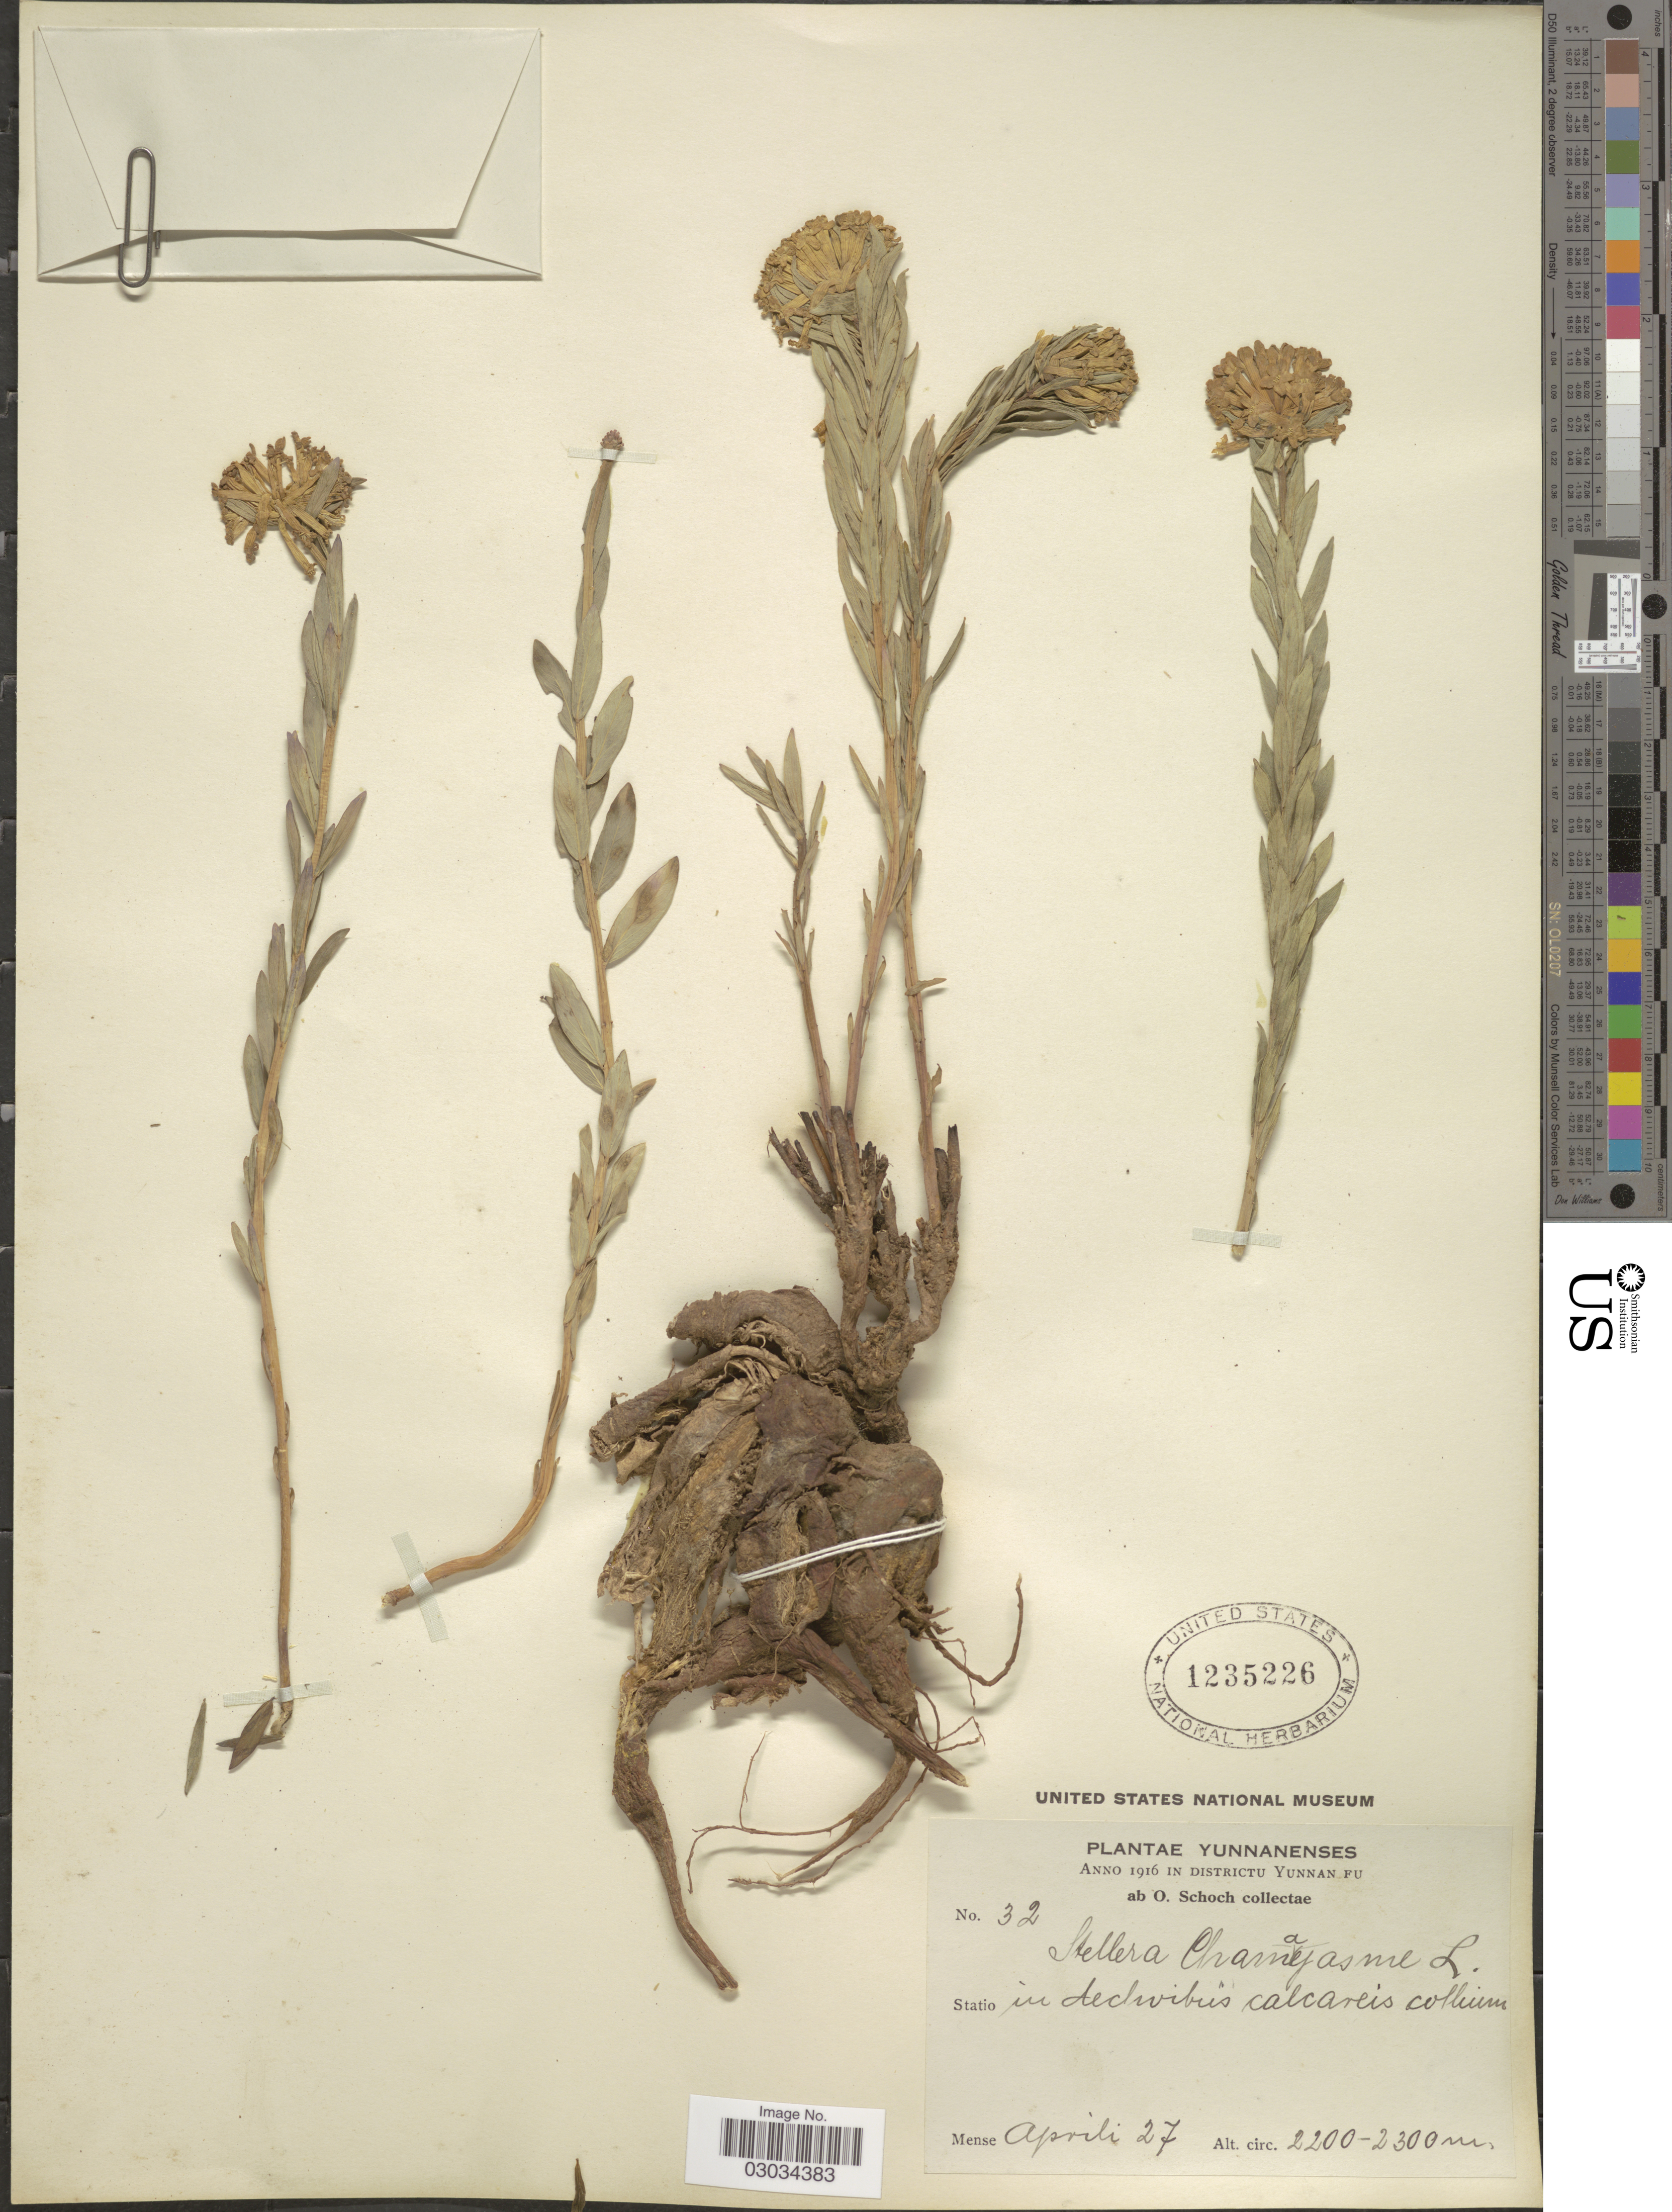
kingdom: Plantae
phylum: Tracheophyta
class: Magnoliopsida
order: Malvales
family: Thymelaeaceae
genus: Stellera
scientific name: Stellera chamaejasme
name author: L.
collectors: O. Schoch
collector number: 32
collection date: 1916-04-27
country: China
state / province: Yunnan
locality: In District Yunnan Fu. Statio in declivibus calcareis collium.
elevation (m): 2200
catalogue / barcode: US 1235226